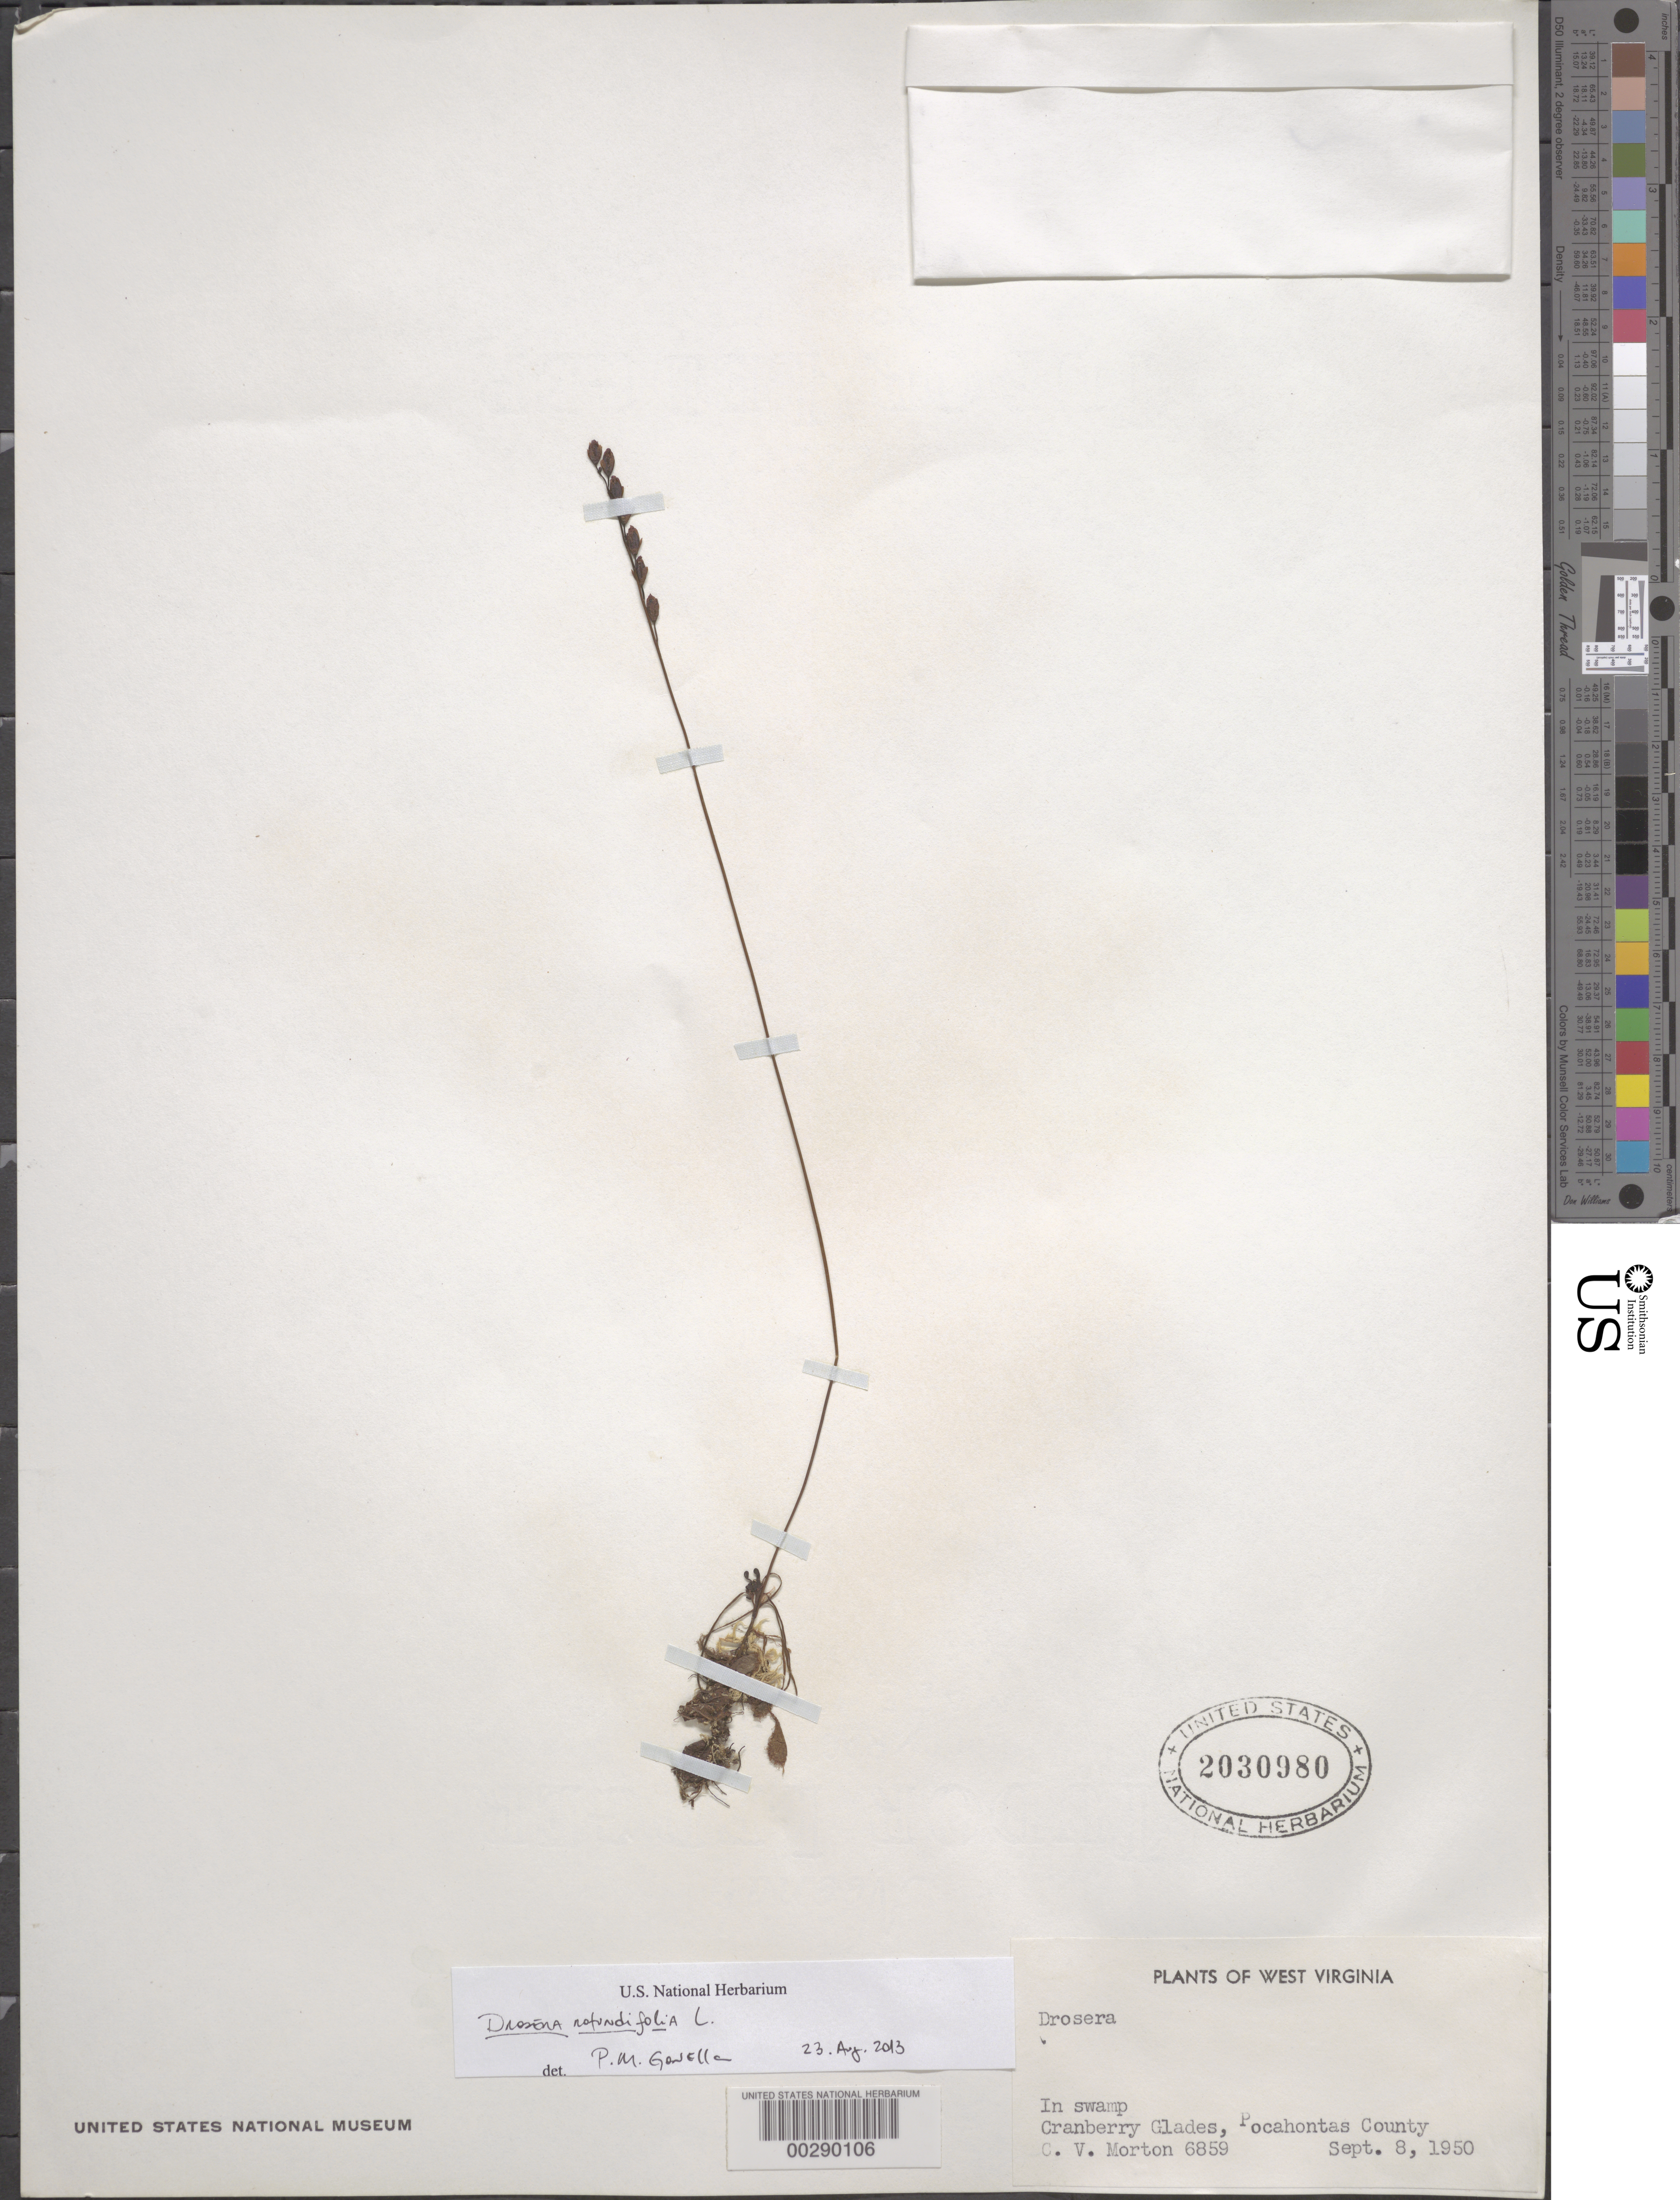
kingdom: Plantae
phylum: Tracheophyta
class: Magnoliopsida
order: Caryophyllales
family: Droseraceae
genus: Drosera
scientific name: Drosera rotundifolia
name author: L.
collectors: C. V. Morton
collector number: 6859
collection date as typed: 08 Sep 1950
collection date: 1950-09-08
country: United States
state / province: West Virginia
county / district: Pocahontas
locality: Cranberry Glades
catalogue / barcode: US 2030980